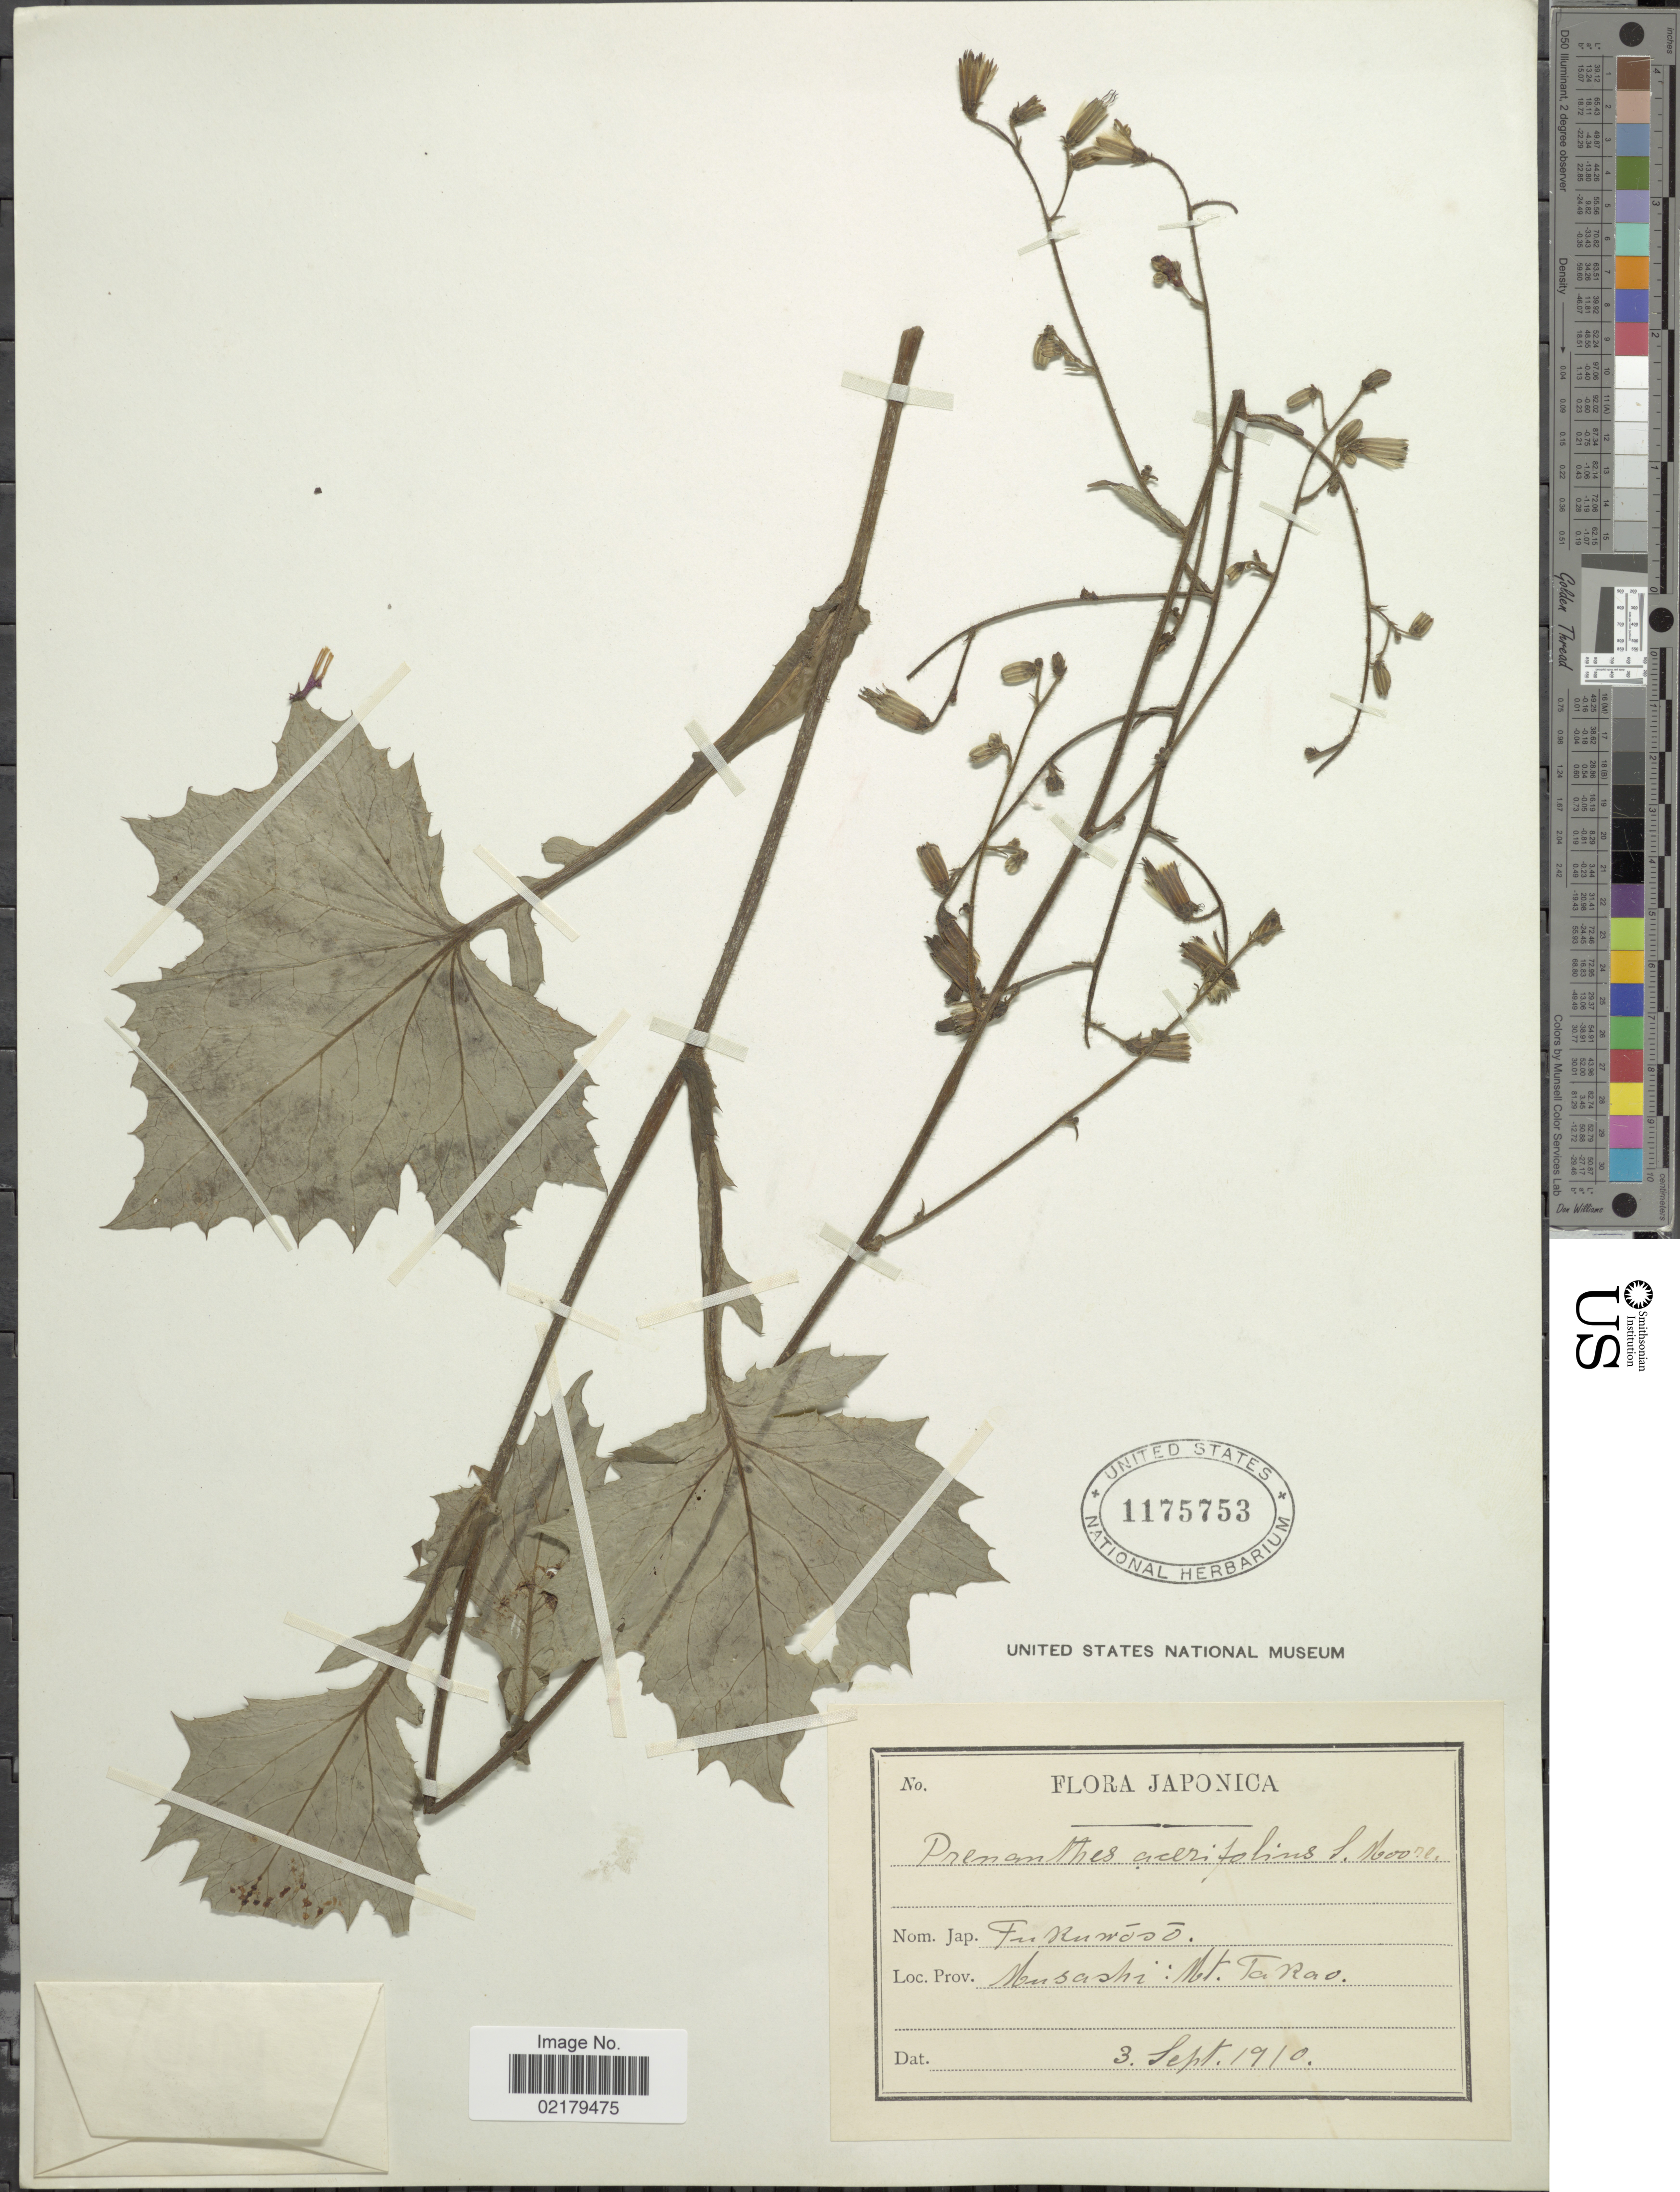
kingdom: Plantae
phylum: Tracheophyta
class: Magnoliopsida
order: Asterales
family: Asteraceae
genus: Nabalus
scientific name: Nabalus acerifolius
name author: Maxim.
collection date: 1910-09-03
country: Japan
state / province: Tokyo, Federal City of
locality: Musashi: Mt Takao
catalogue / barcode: US 1175753